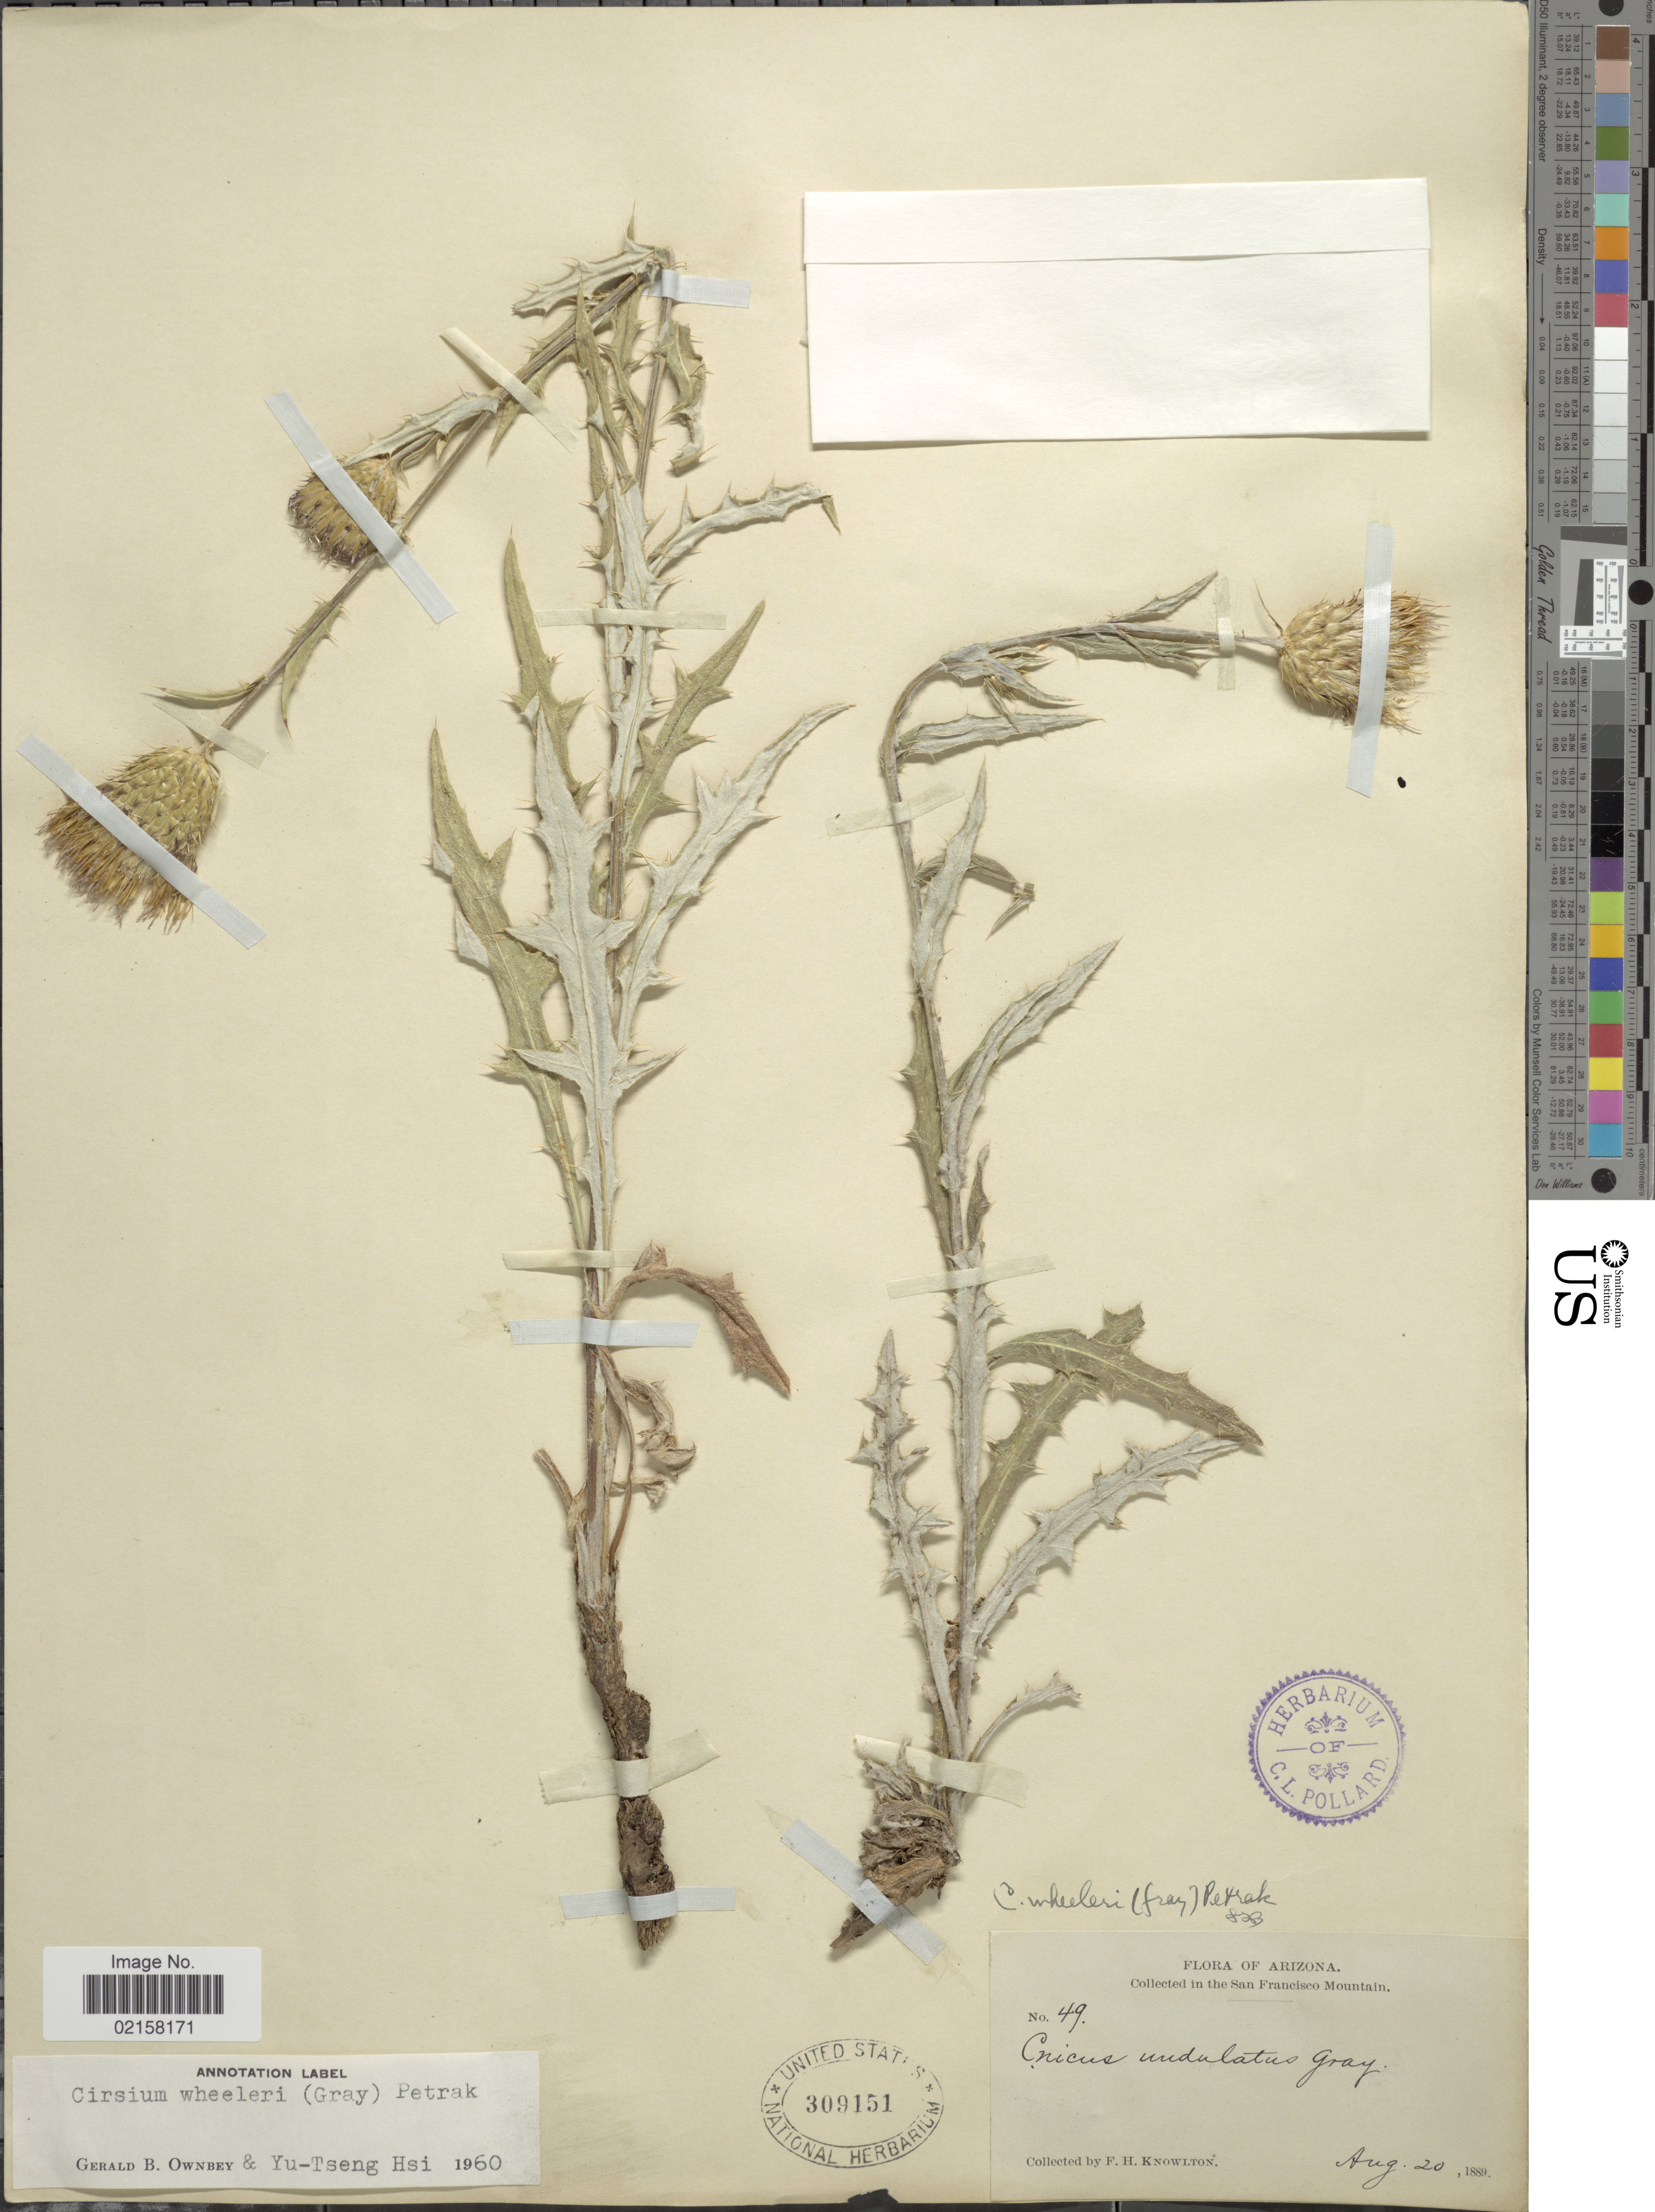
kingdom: Plantae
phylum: Tracheophyta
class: Magnoliopsida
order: Asterales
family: Asteraceae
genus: Cirsium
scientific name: Cirsium wheeleri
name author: (A. Gray) Petr.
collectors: F. H. Knowlton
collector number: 49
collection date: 1889-08-20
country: United States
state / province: Arizona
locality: In the San Francisco Mountain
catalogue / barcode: US 309151